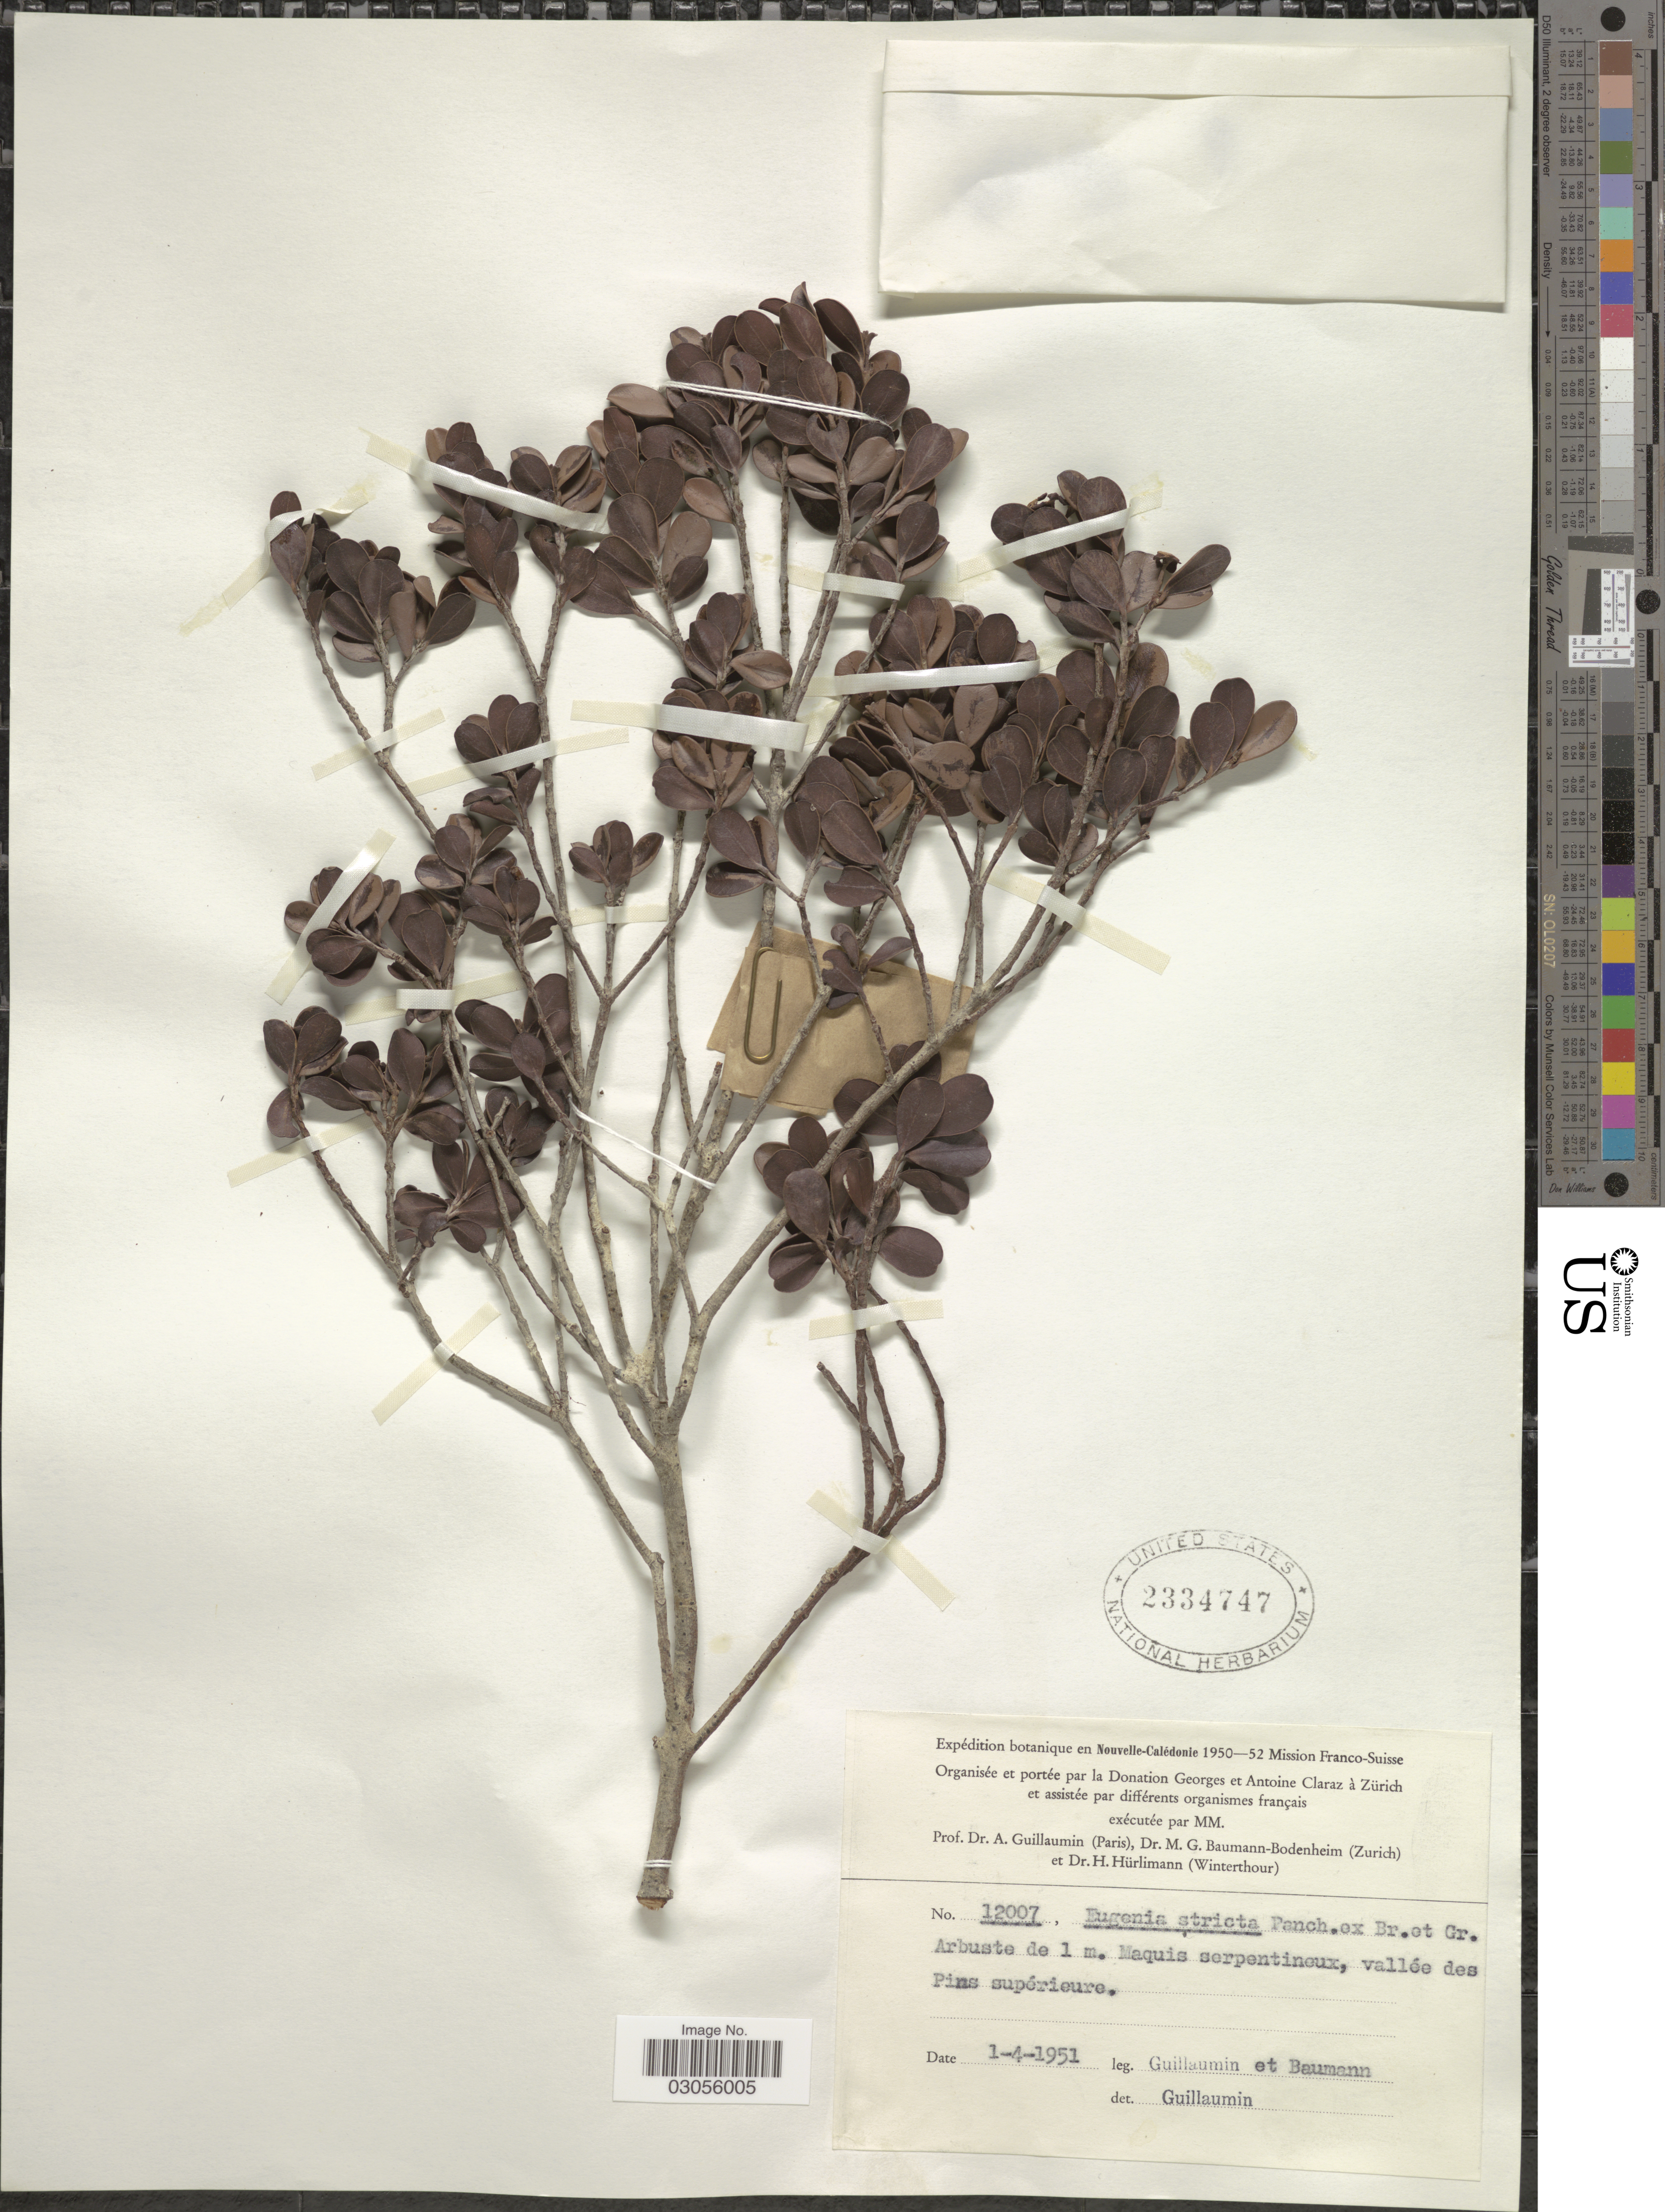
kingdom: Plantae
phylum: Tracheophyta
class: Magnoliopsida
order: Myrtales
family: Myrtaceae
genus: Eugenia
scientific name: Eugenia stricta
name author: Pancher ex Brongn. & Gris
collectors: A. Guillaumin & M. G. Baumann-Bodenheim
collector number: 12007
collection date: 1951-04-01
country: New Caledonia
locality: Maquis serpentineux, vallée des Pins supérieure.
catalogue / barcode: US 2334747